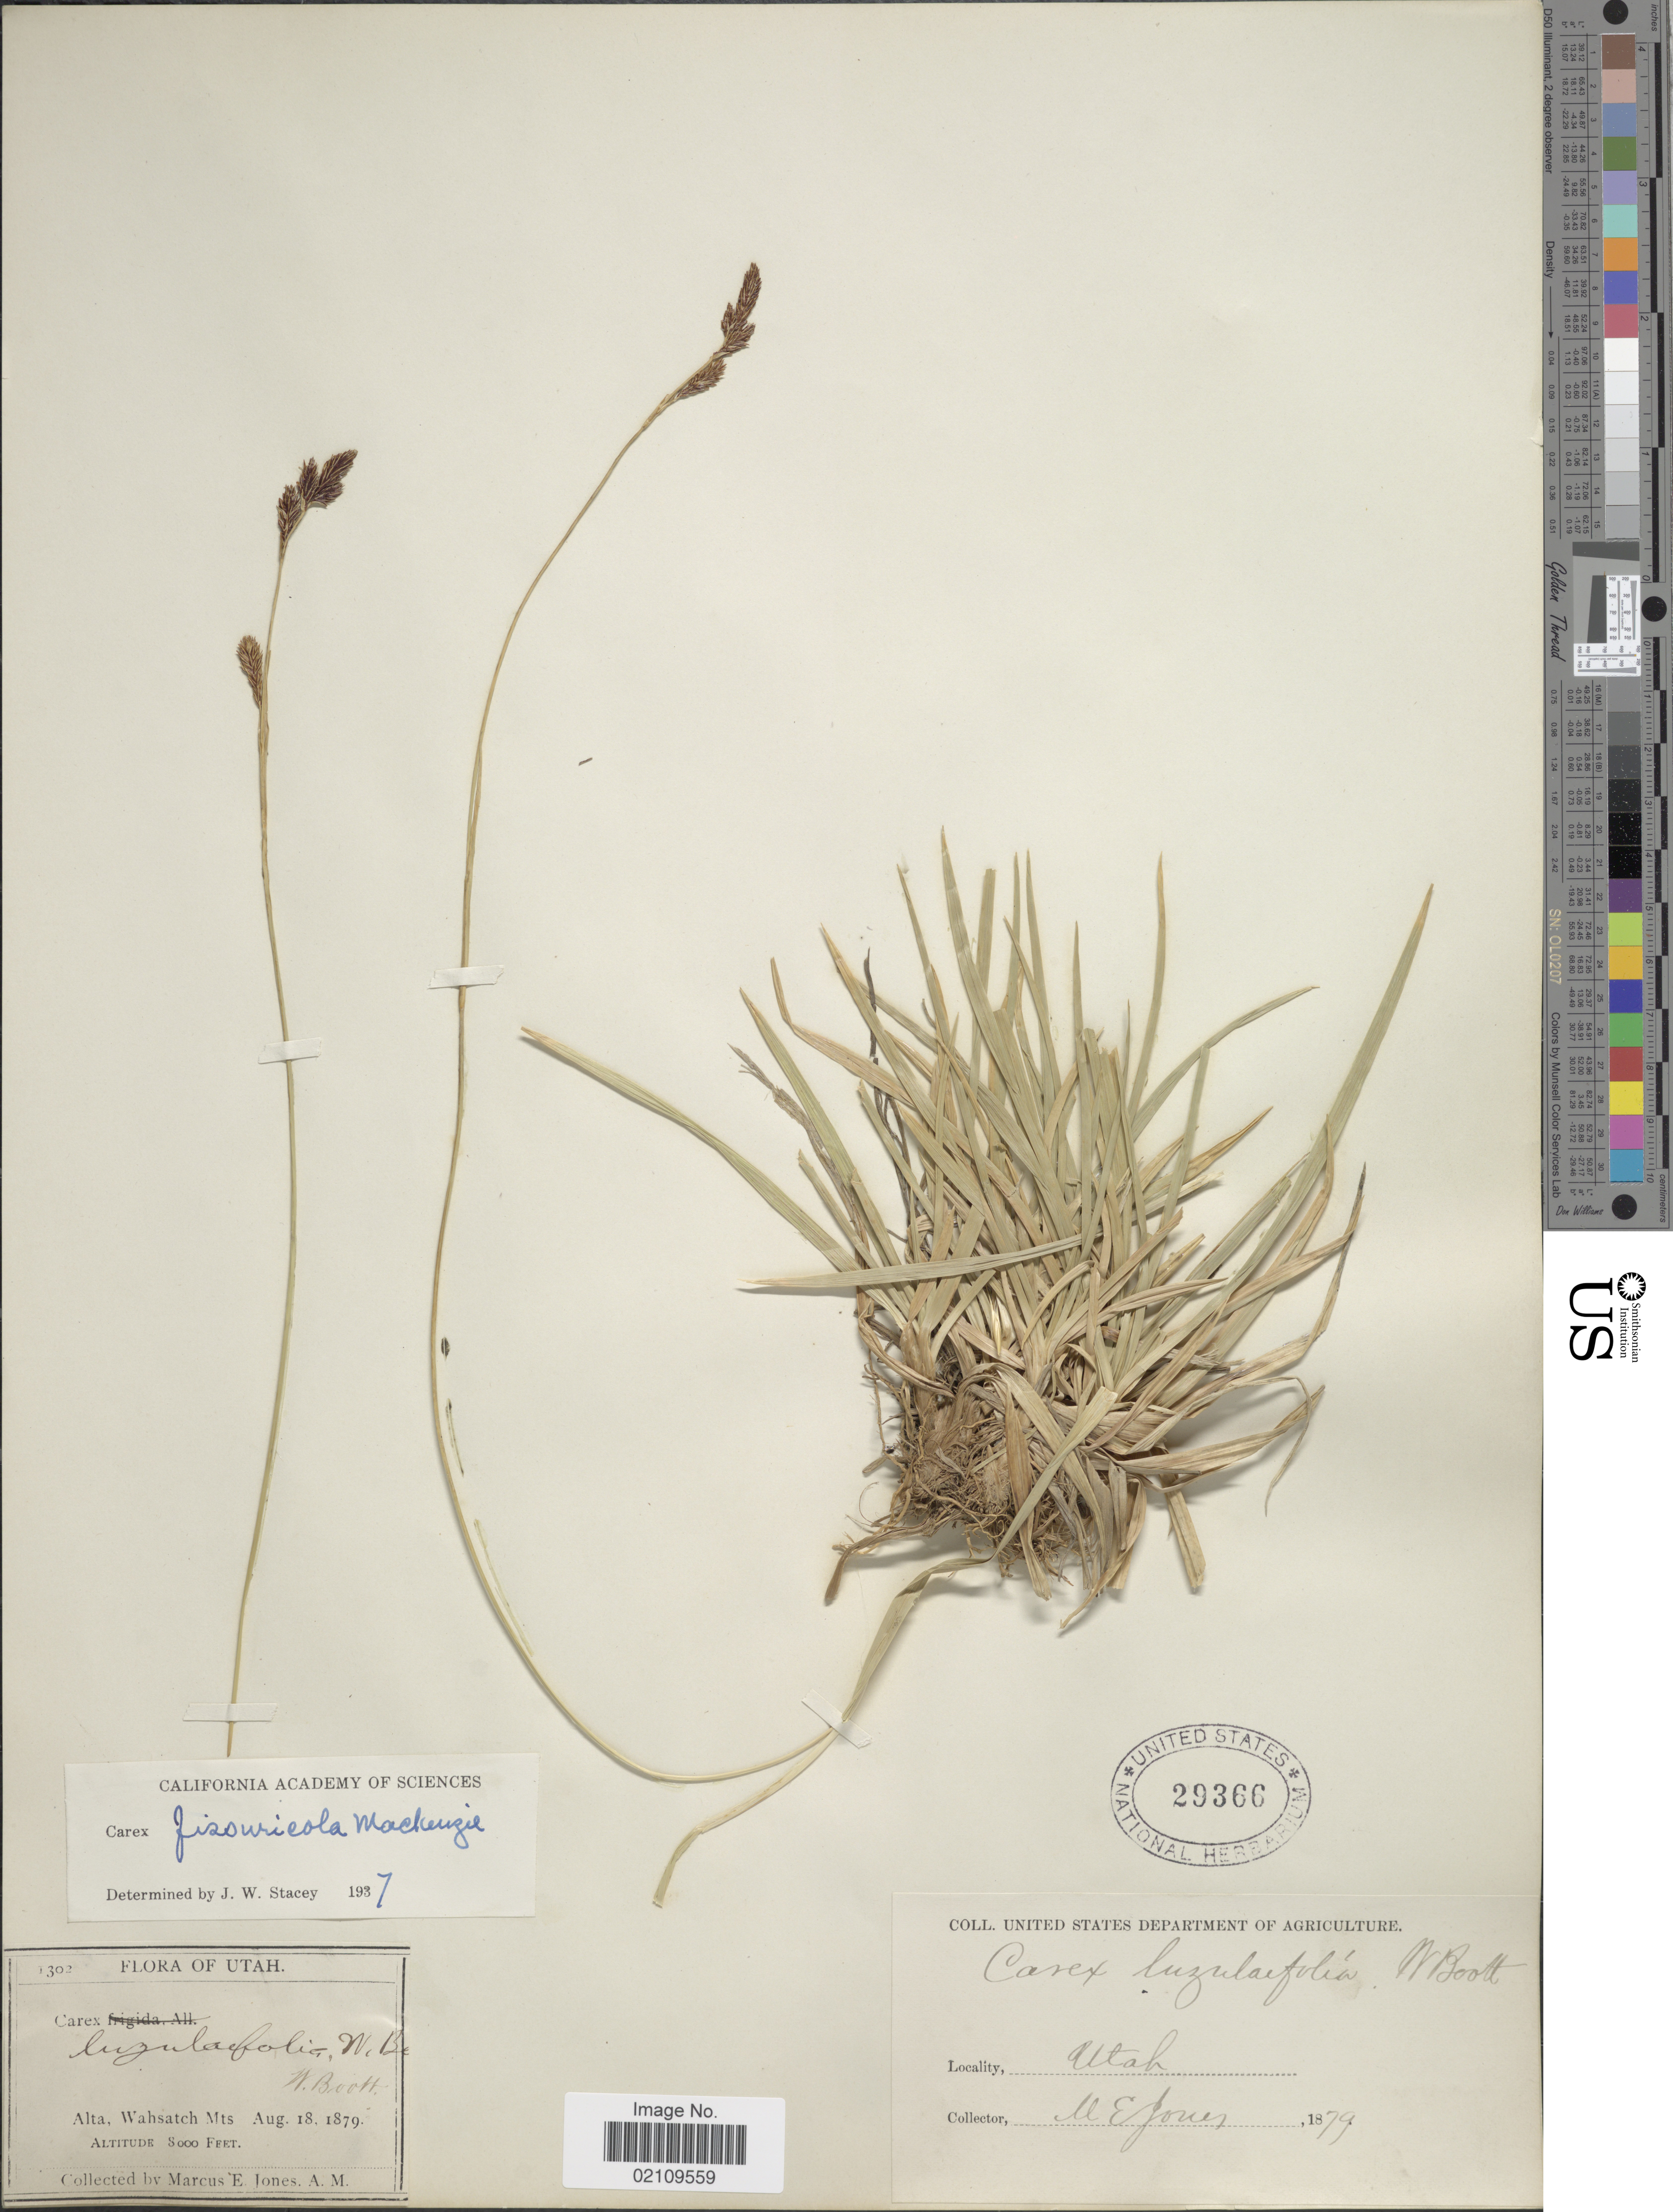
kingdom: Plantae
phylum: Tracheophyta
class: Liliopsida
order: Poales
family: Cyperaceae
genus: Carex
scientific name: Carex fissuricola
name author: Mack.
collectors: M. E. Jones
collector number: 1302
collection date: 1879-08-18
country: United States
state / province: Utah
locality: Alta, Wahsatch Mts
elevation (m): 2438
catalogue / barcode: US 29366